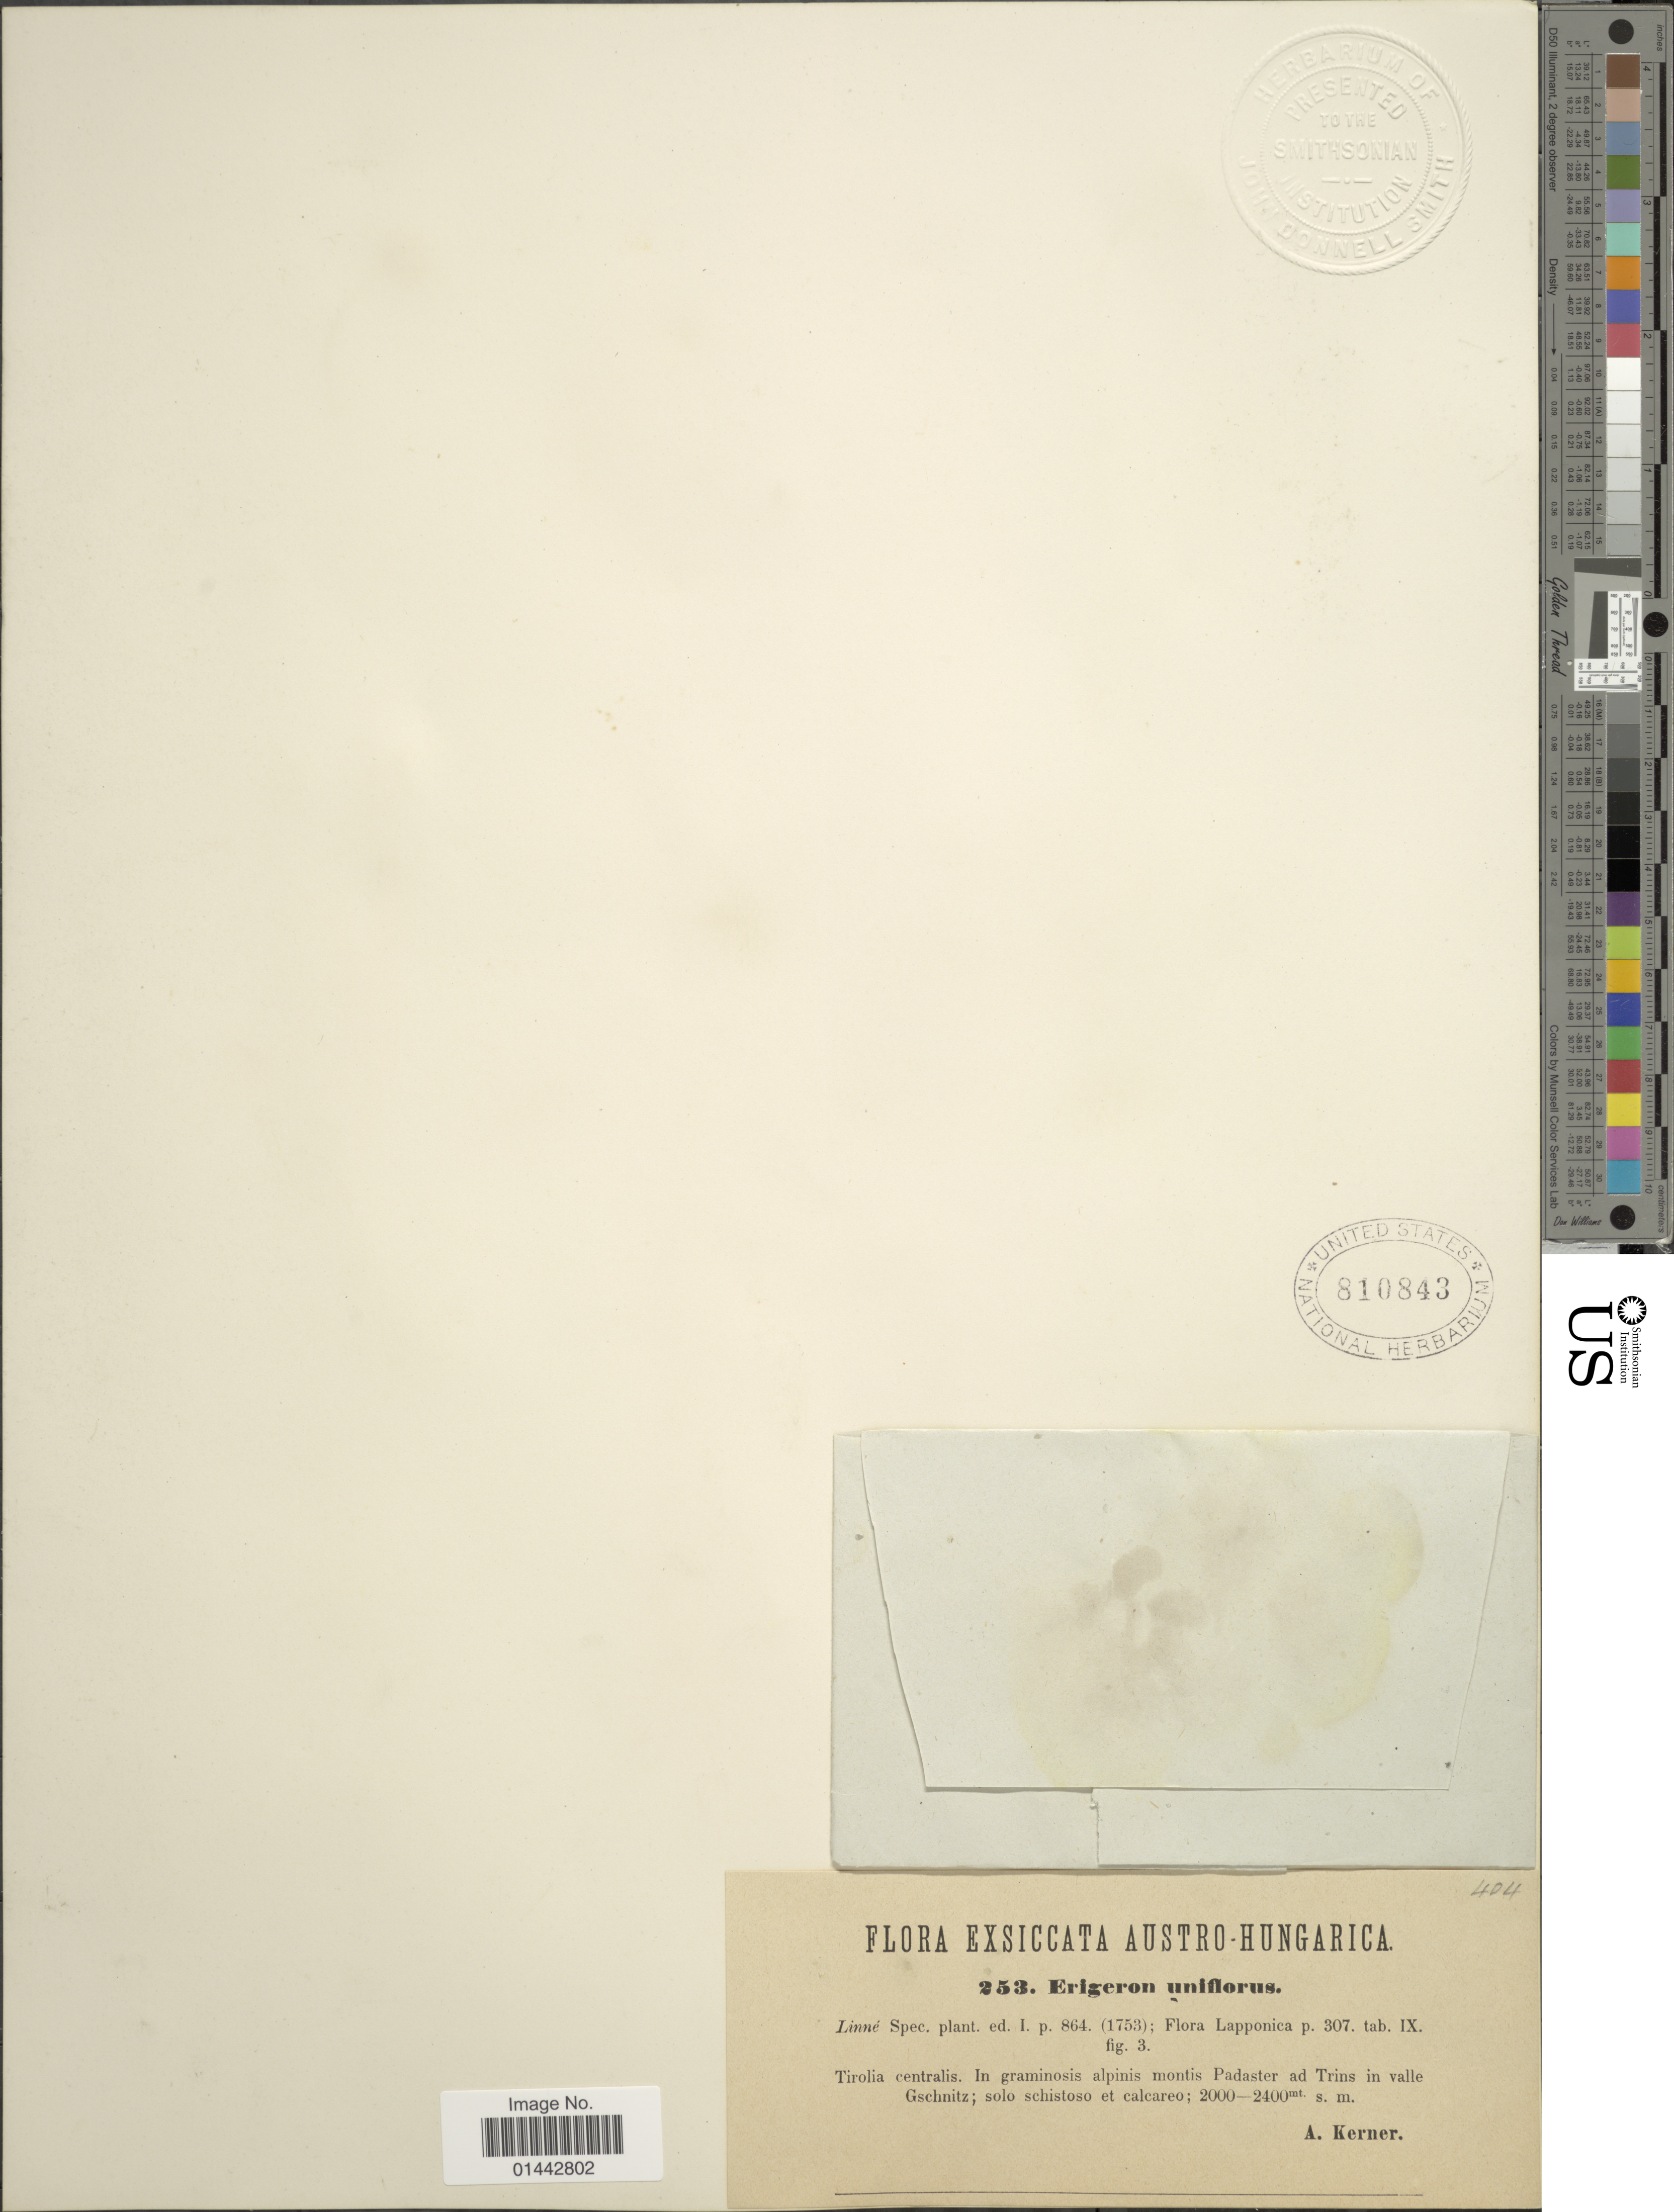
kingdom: Plantae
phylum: Tracheophyta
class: Magnoliopsida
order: Asterales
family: Asteraceae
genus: Erigeron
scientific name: Erigeron uniflorus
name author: L.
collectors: A. Kerner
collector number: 253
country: Austria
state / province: Tirol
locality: Austro-Hungarica, Flora Lapponica, Tirolia centralis, in graminosis alpinis montis Padaster ad Trins in valle Gschnitz; solo schistoso et calcareo.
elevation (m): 2000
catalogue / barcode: US 810843